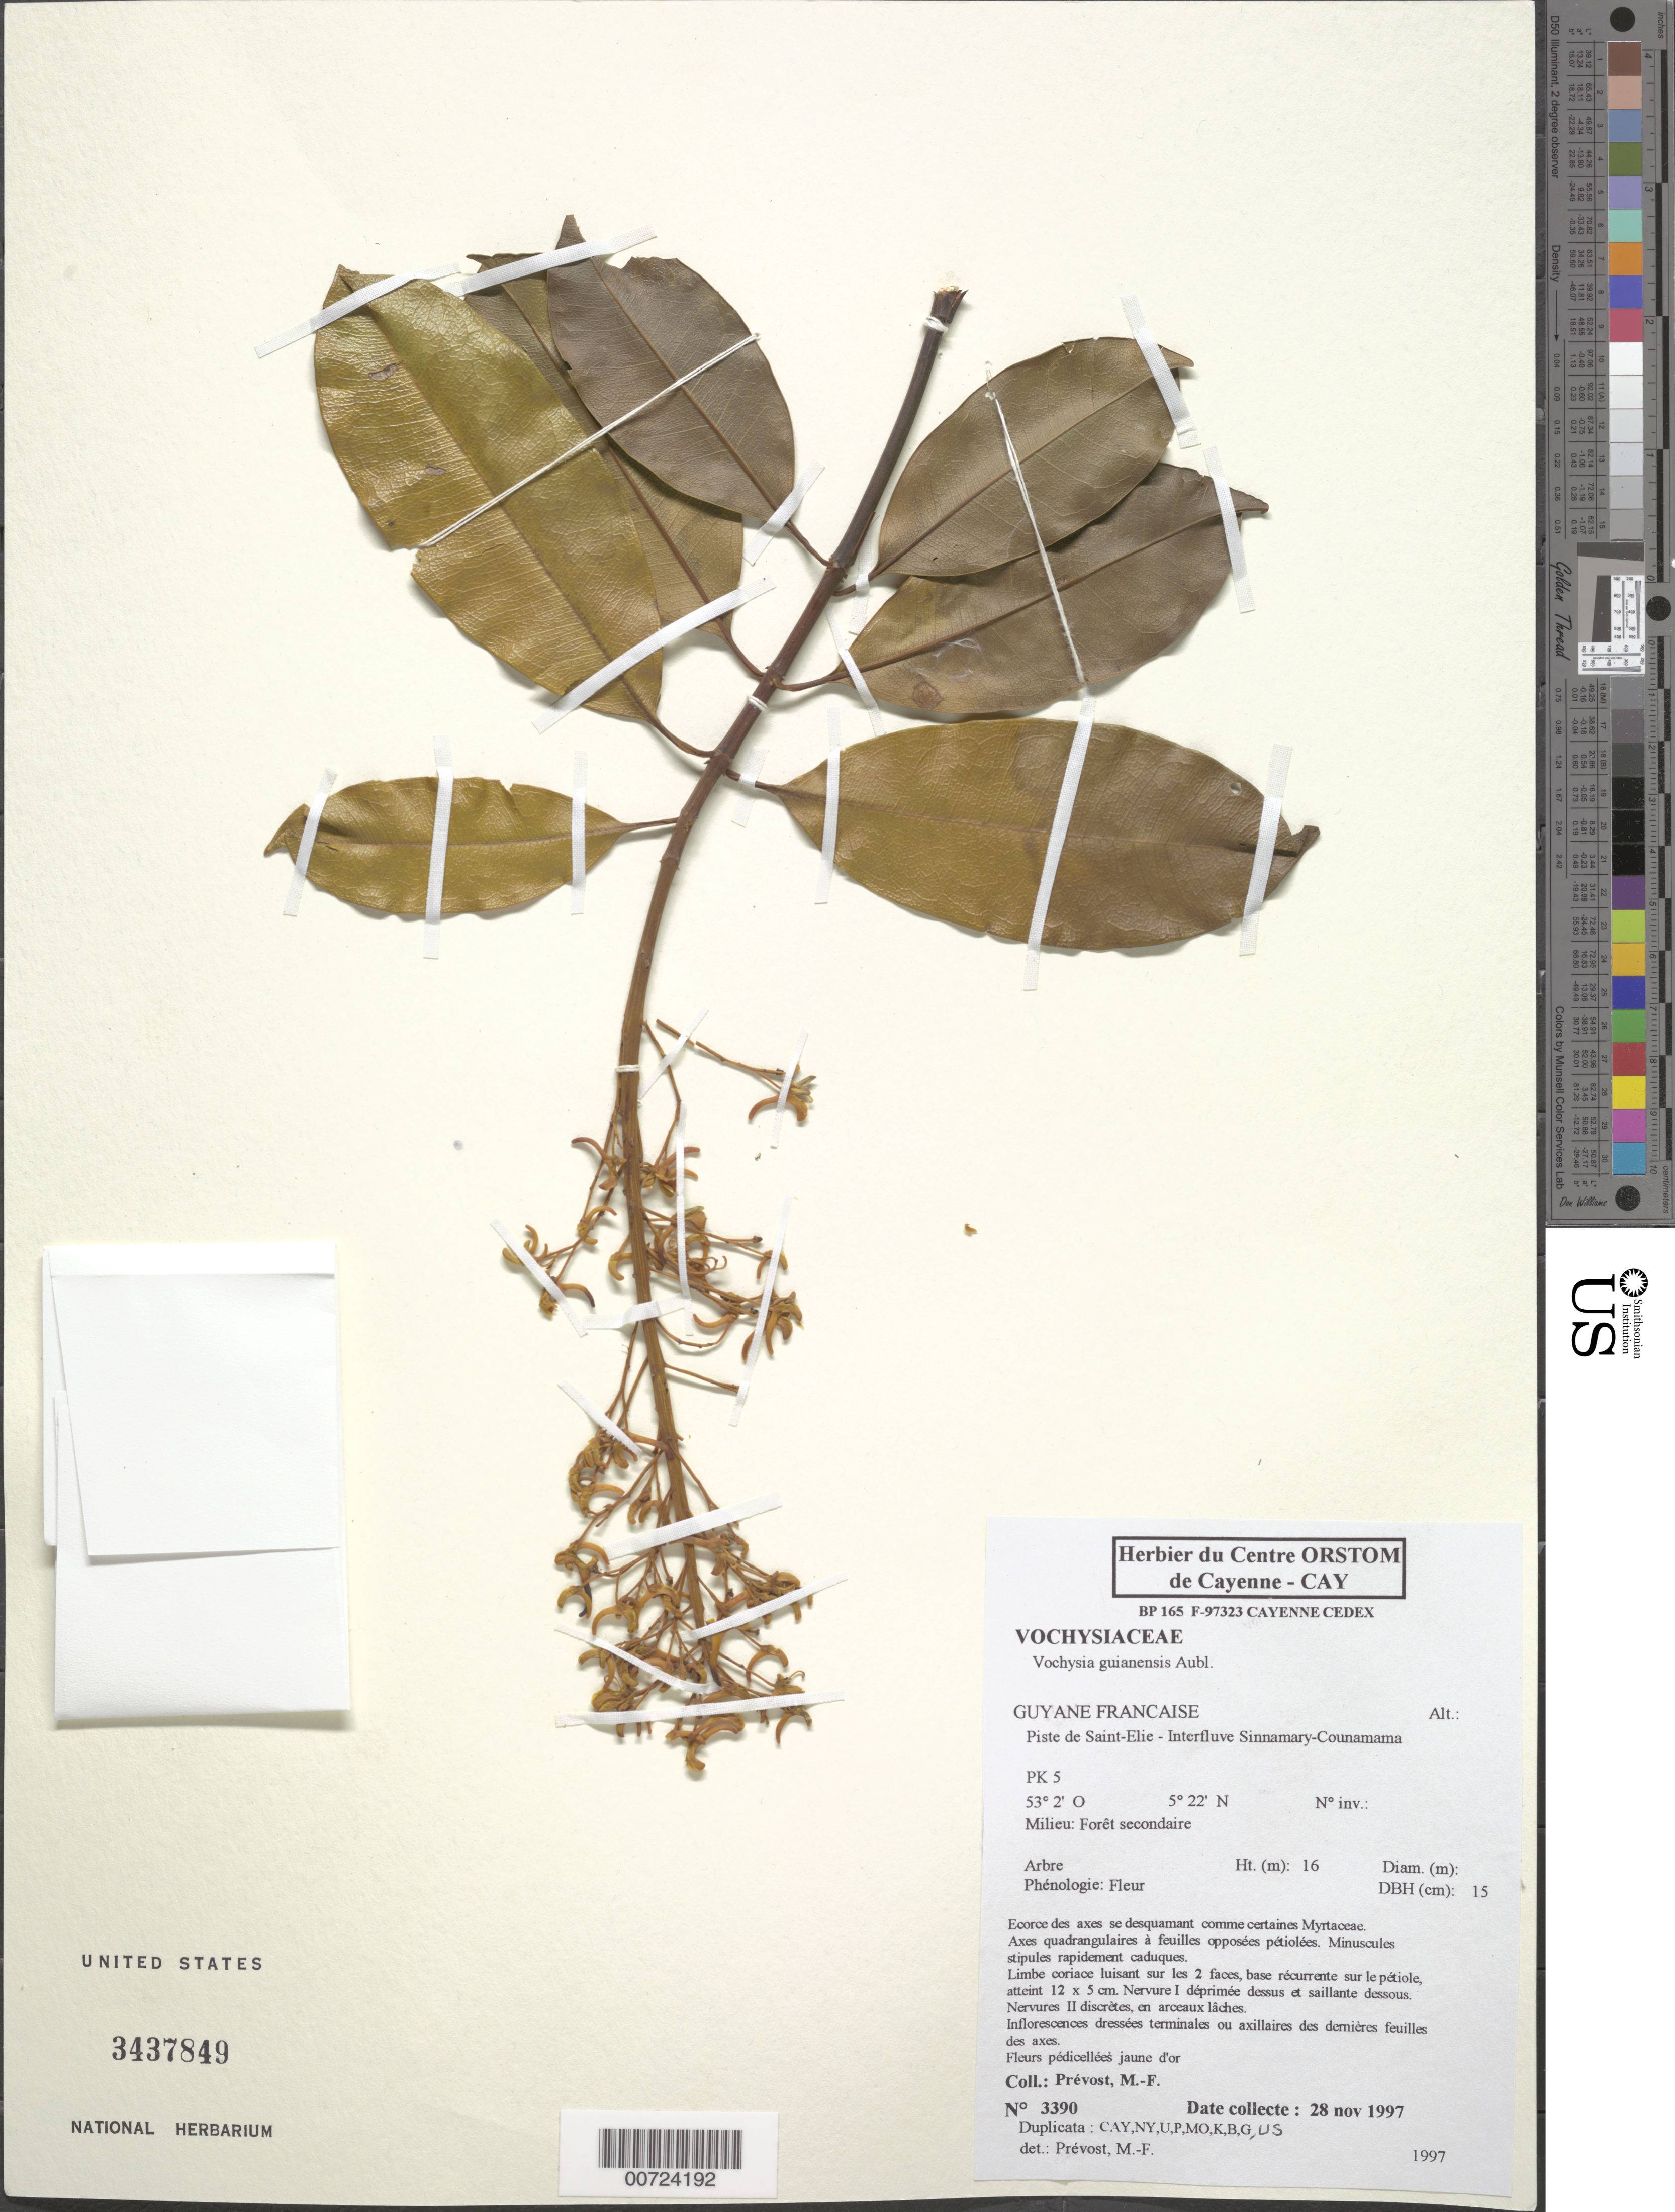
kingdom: Plantae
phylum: Tracheophyta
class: Magnoliopsida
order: Myrtales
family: Vochysiaceae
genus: Vochysia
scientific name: Vochysia guianensis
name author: Aubl.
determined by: Prévost, M.-F.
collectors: M.-F. Prévost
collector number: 3390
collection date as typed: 28-Nov-97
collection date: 1997-11-28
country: French Guiana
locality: Station de la Piste de Saint-Élie (ECEREX), interfleuve Sinnamary-Counamama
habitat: Secondary forest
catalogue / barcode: US 3437849